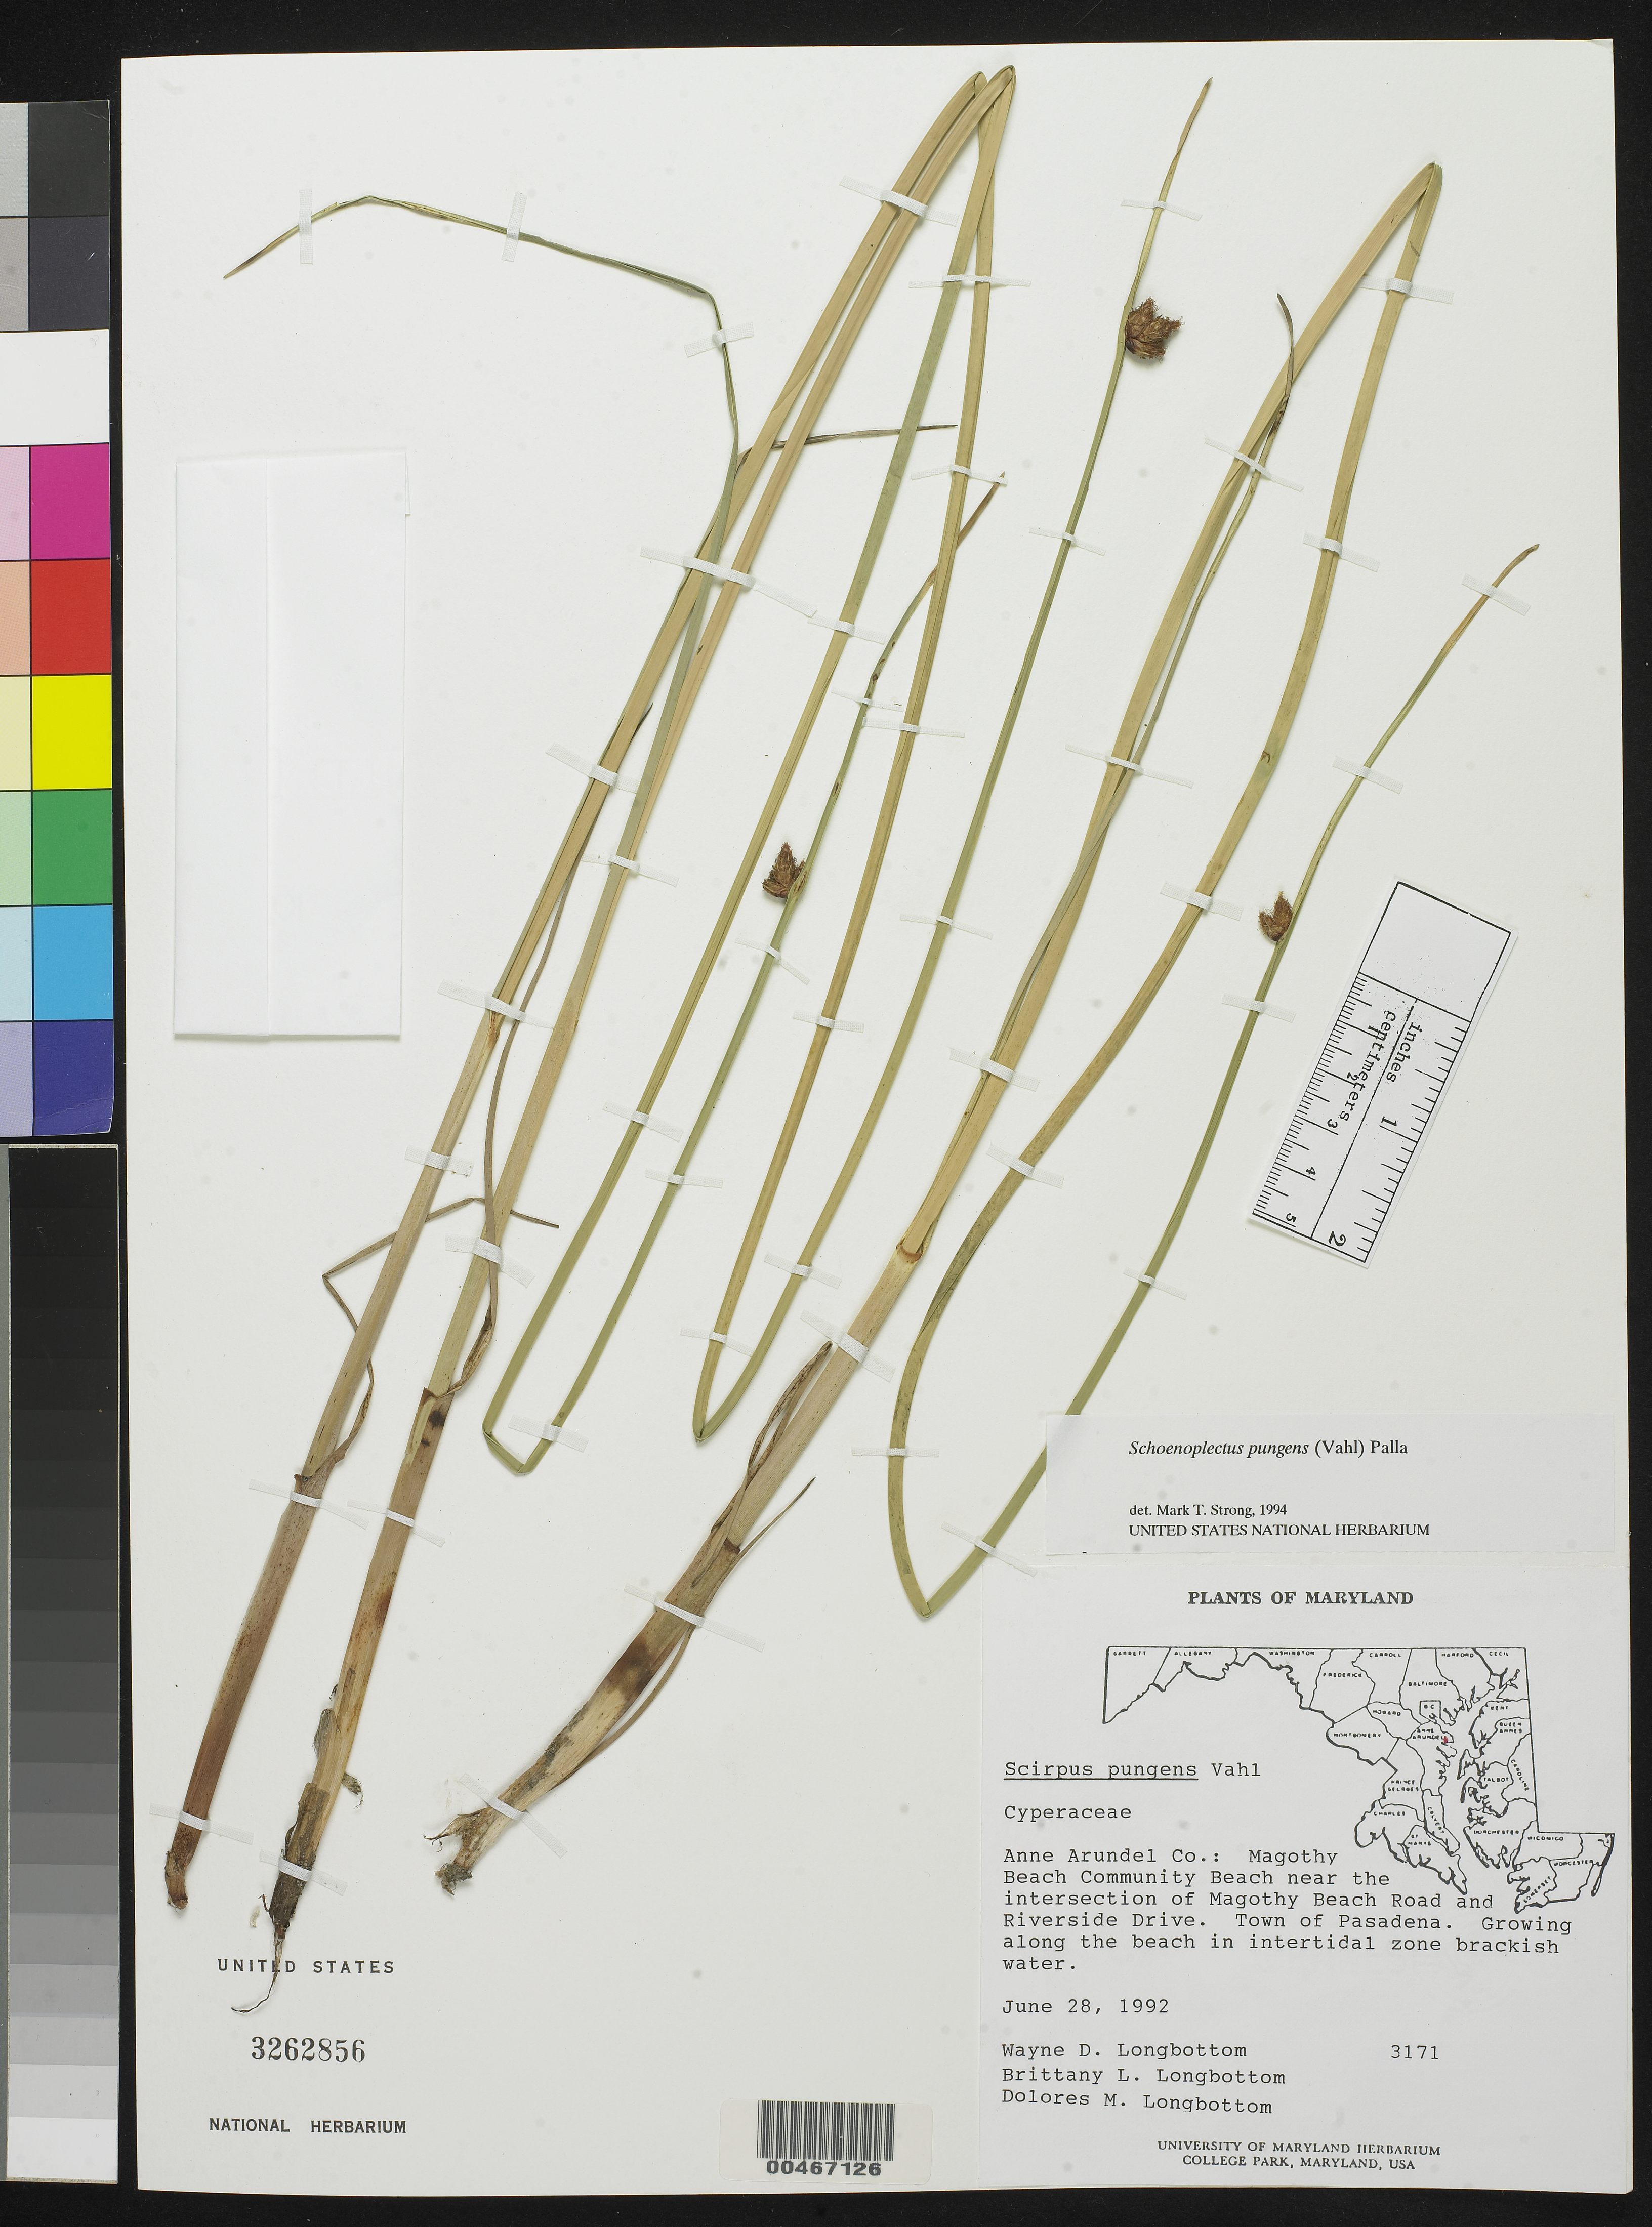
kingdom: Plantae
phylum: Tracheophyta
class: Liliopsida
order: Poales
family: Cyperaceae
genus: Schoenoplectus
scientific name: Schoenoplectus pungens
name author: (Vahl) Palla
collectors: W. D. Longbottom, B. Longbottom & D. Longbottom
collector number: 3171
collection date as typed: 28 Jun 1992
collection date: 1992-06-28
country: United States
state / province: Maryland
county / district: Anne Arundel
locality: Magothy Beach Community Beach near the intersection of Magothy Beach Road and Riverside Drive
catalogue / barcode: US 3262856